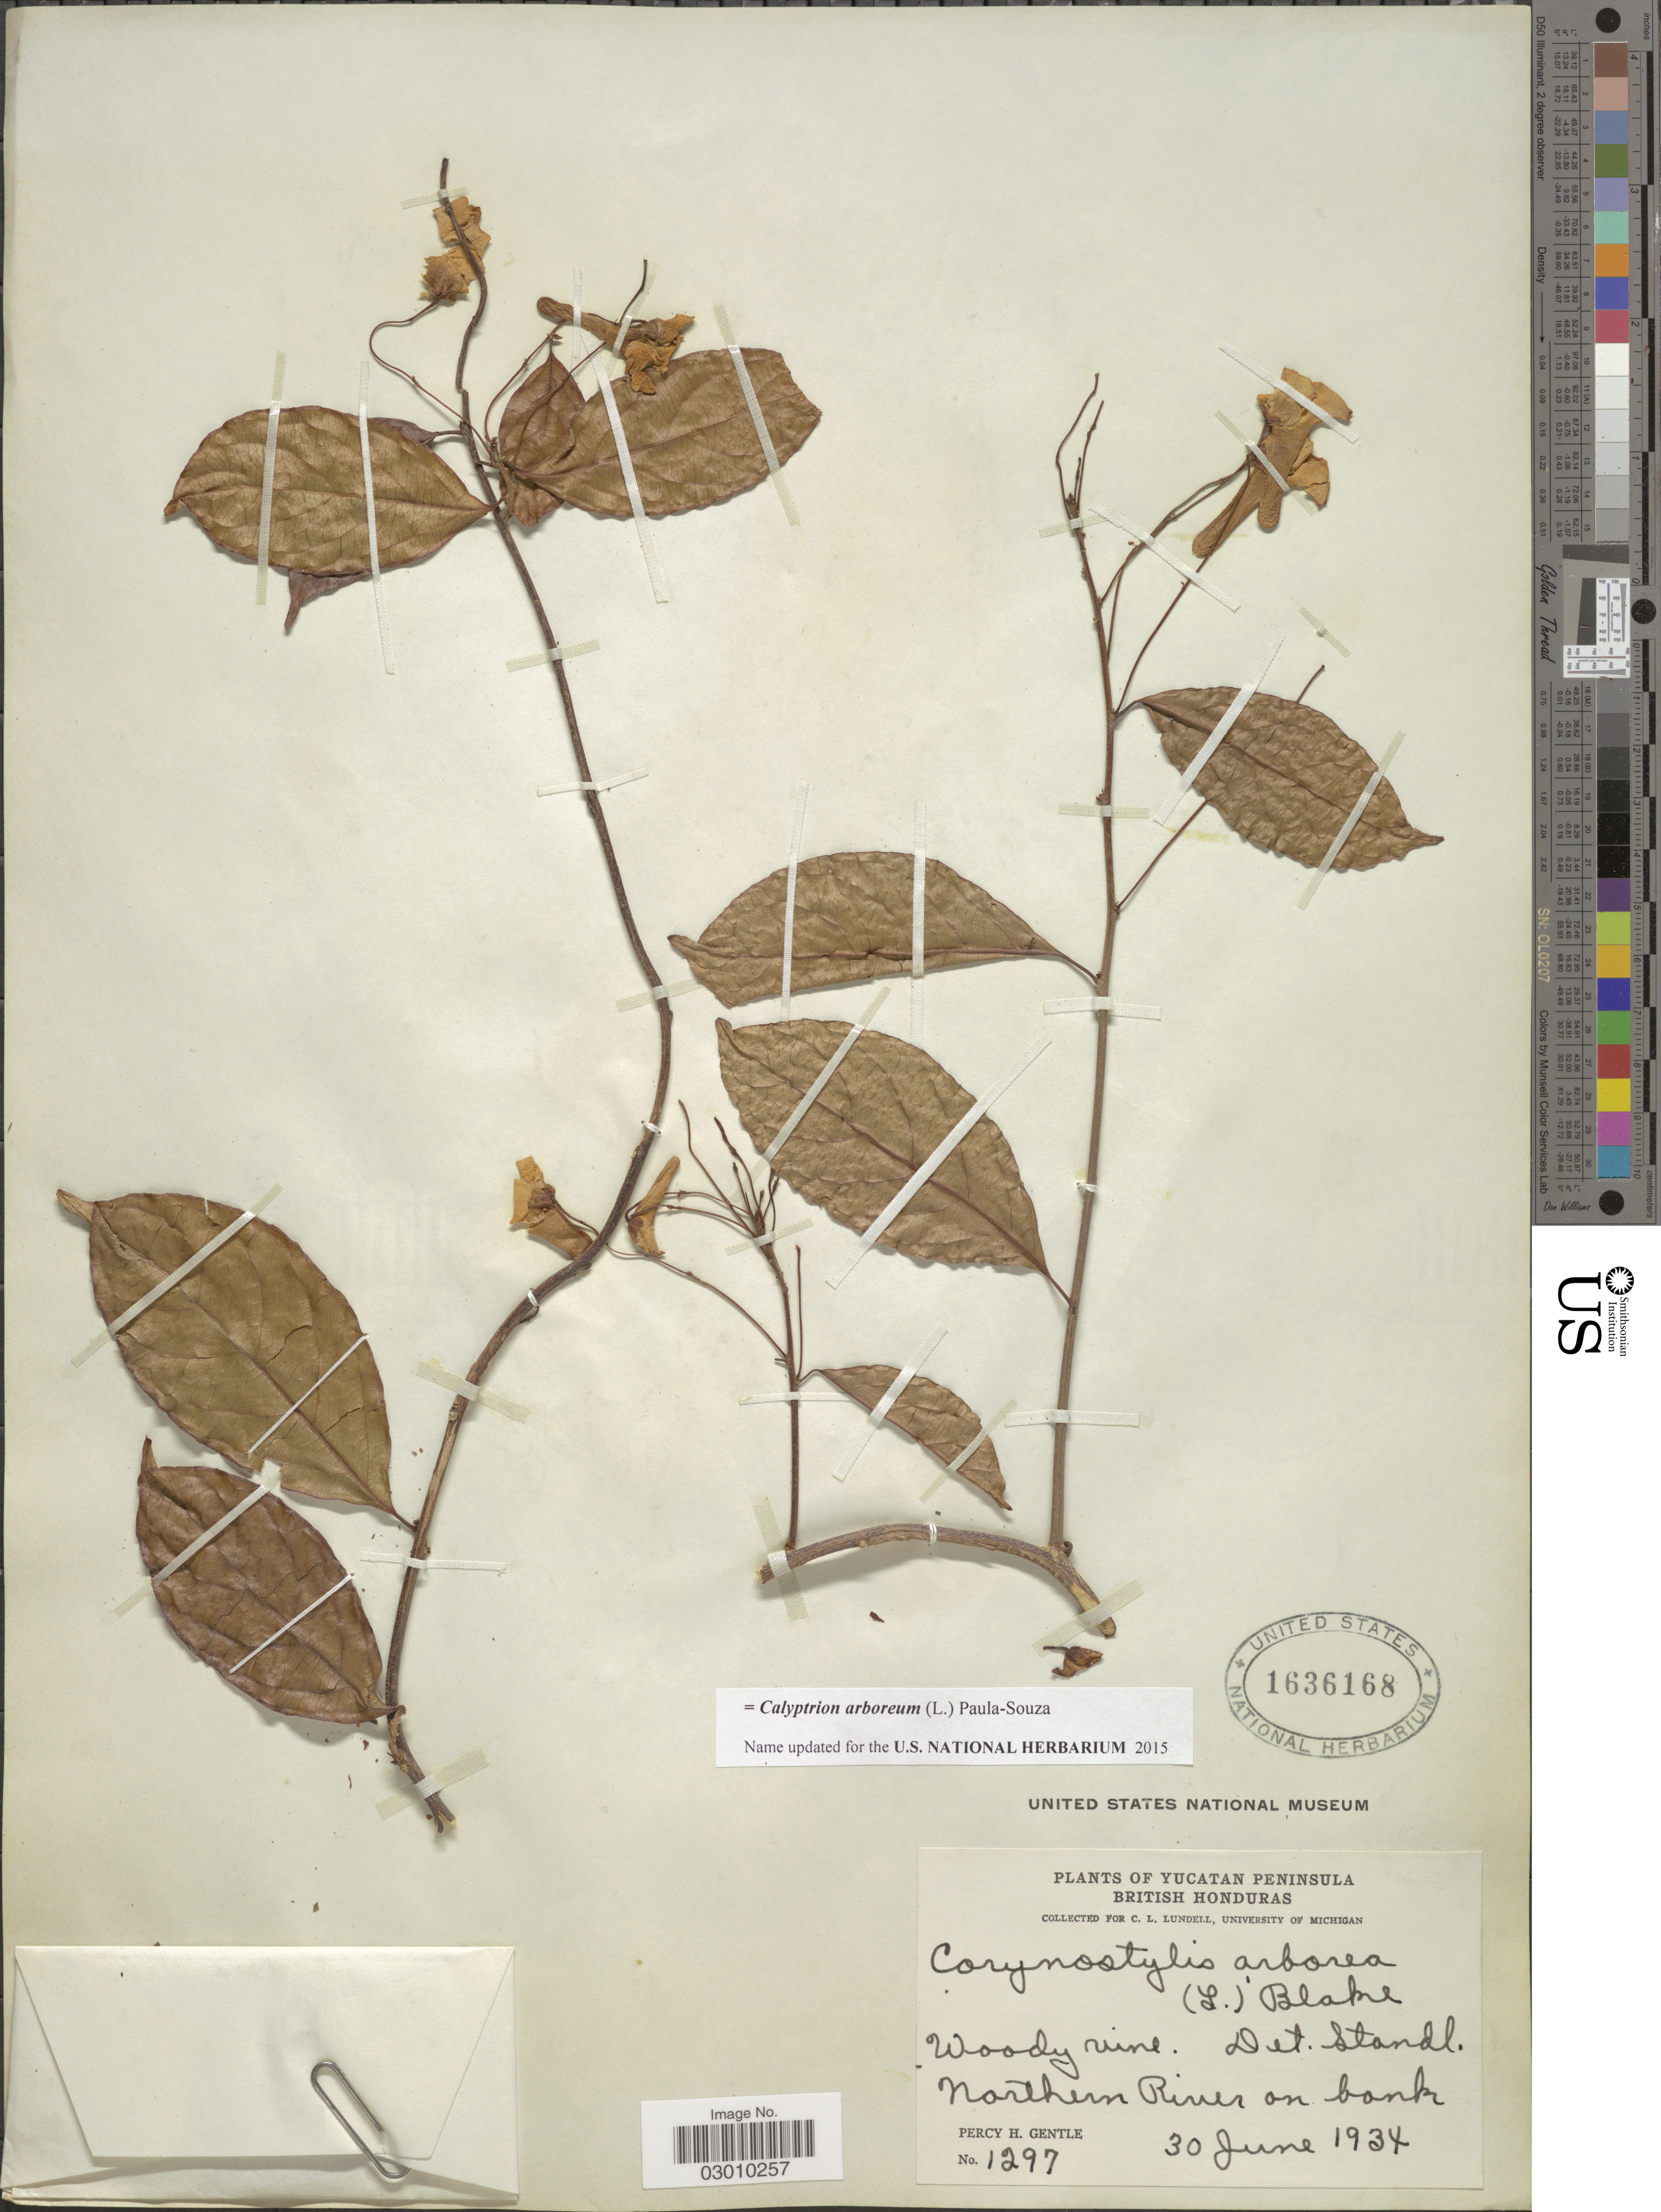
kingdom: Plantae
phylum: Tracheophyta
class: Magnoliopsida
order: Malpighiales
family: Violaceae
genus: Calyptrion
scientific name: Calyptrion sp.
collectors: P. H. Gentle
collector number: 1297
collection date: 1934-06-30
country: Belize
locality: Yucatan Peninsula. British Honduras. Northern River on bank.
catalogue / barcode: US 1636168